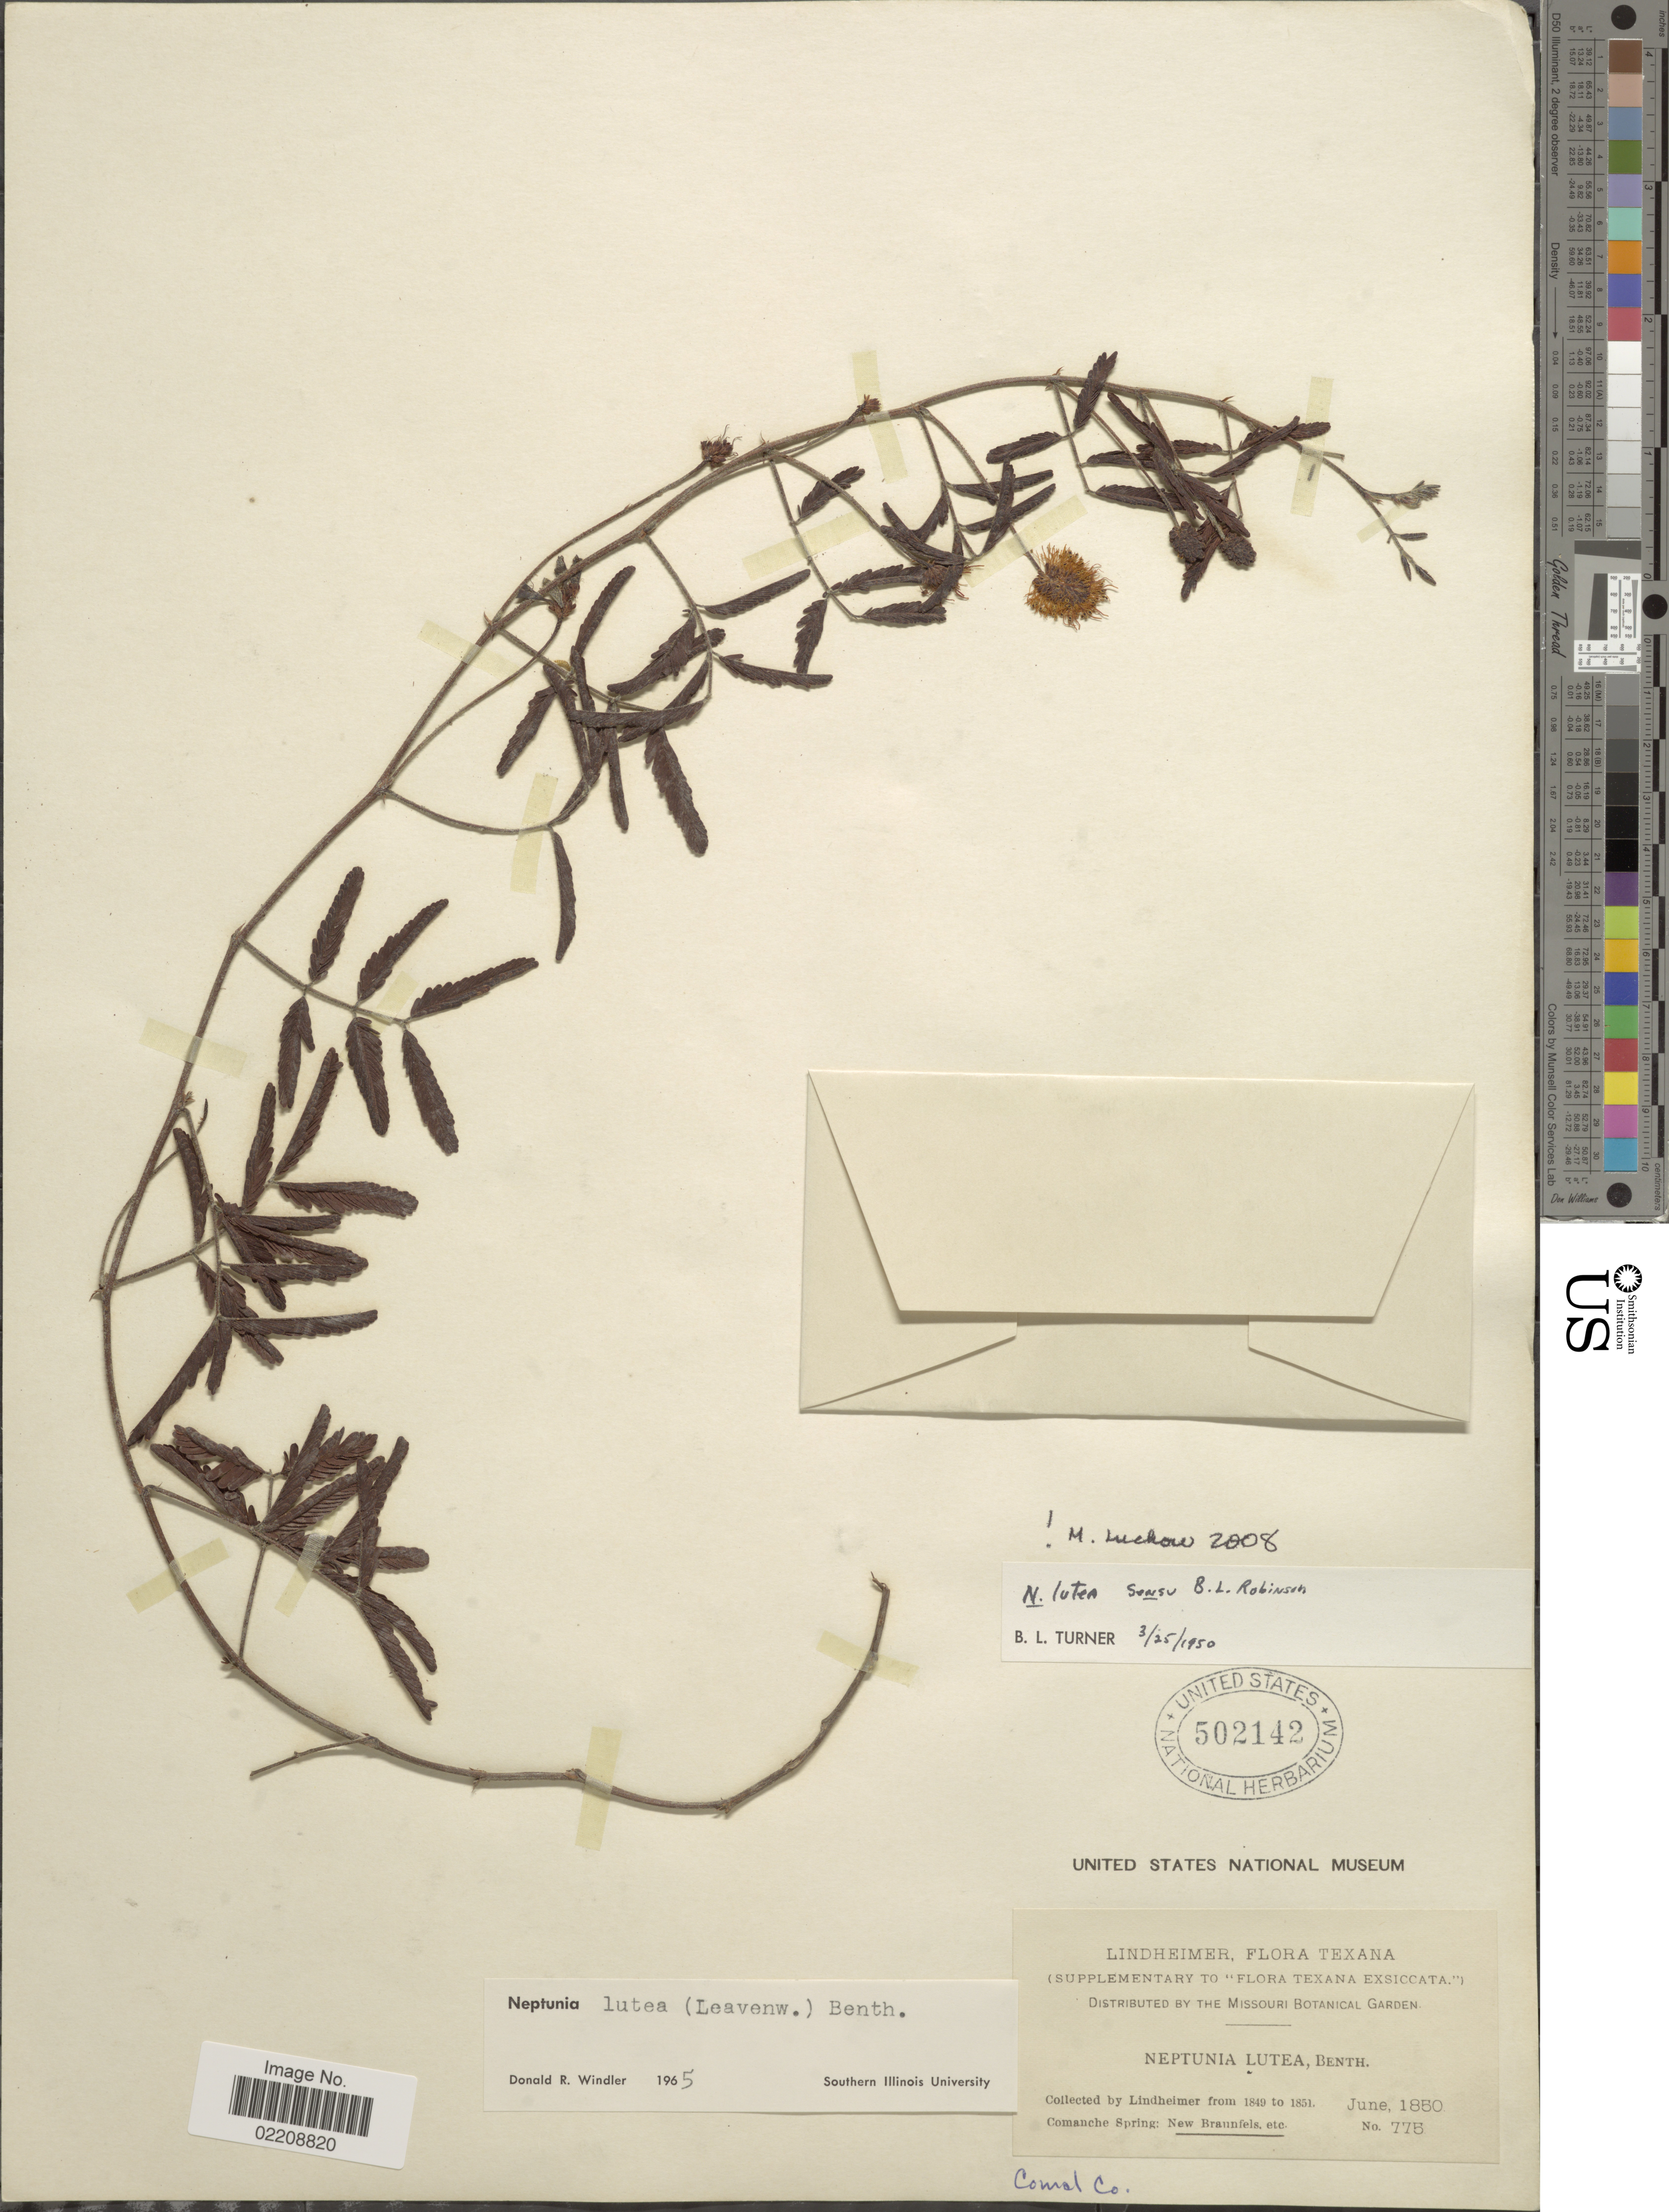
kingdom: Plantae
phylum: Tracheophyta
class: Magnoliopsida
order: Fabales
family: Fabaceae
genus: Neptunia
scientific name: Neptunia lutea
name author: (Leavenw.) Benth.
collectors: -. Lindheimer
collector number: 775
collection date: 1850-06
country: United States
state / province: Texas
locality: Comanche Spring, New Braunfels, Comal Co.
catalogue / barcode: US 502142